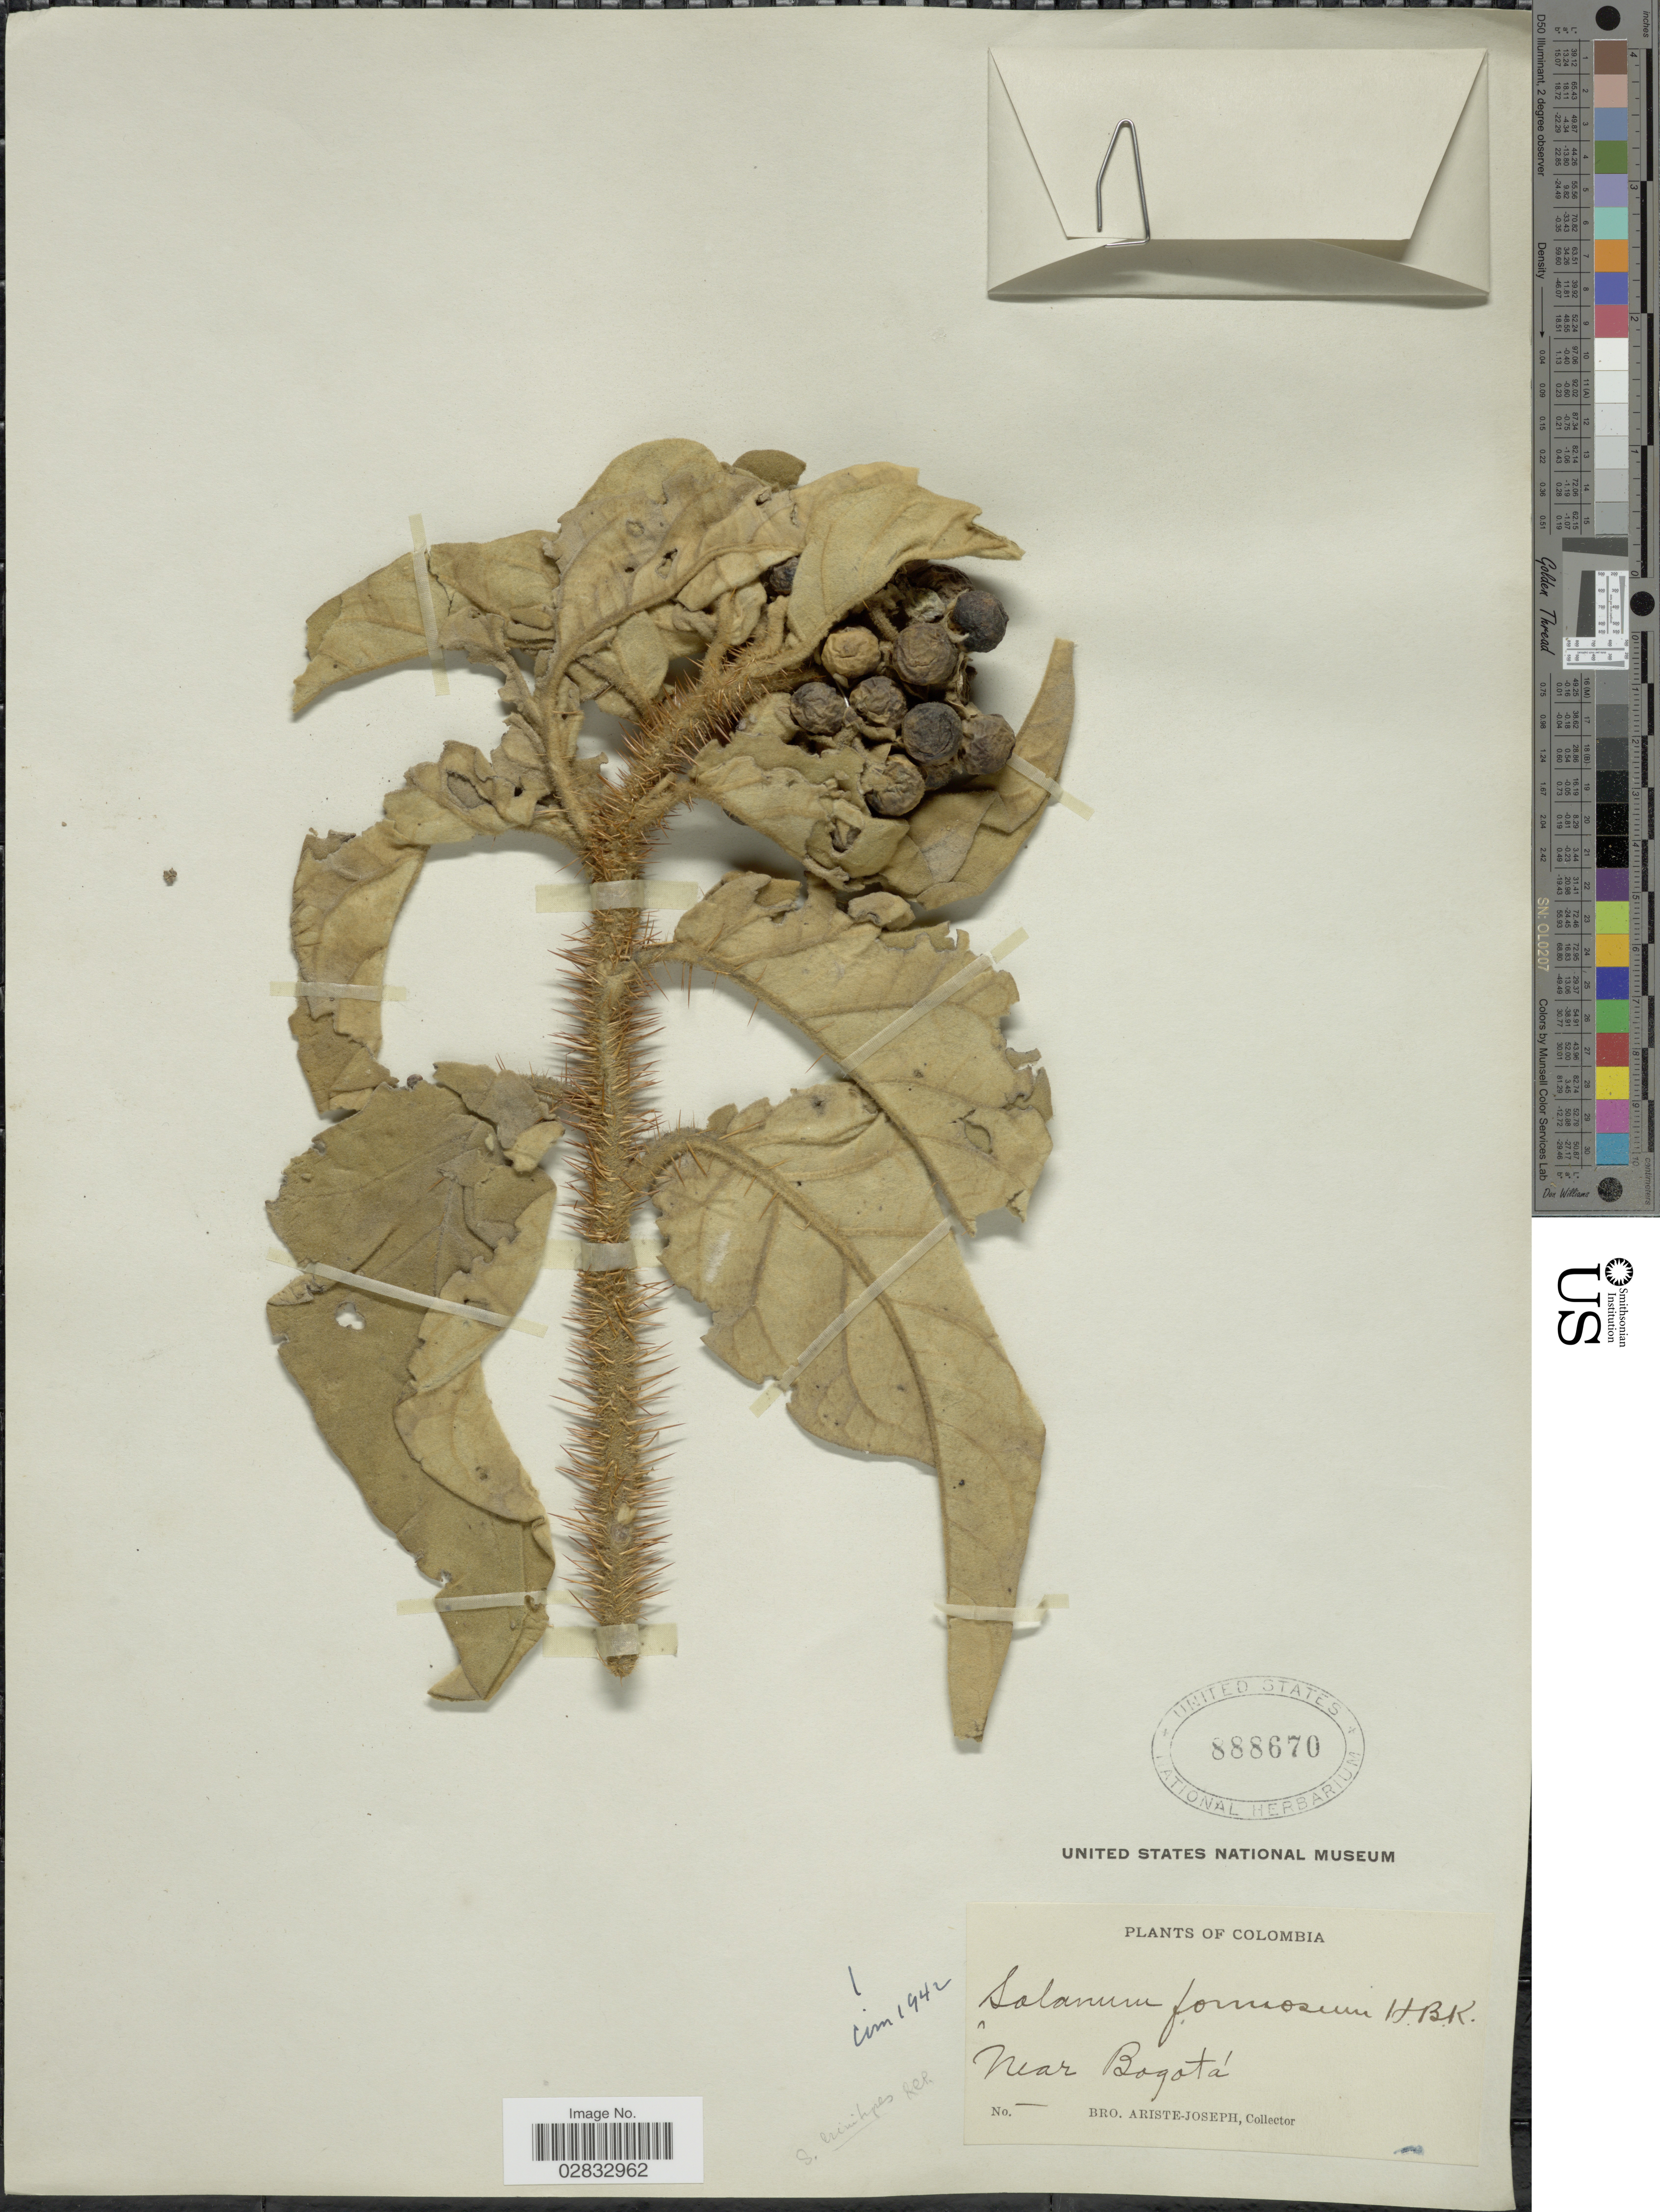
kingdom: Plantae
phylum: Tracheophyta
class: Magnoliopsida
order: Solanales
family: Solanaceae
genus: Solanum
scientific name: Solanum crinitipes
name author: Dunal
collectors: Bro. Ariste-Joseph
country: Colombia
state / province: Bogota D.C.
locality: Near Bogotá.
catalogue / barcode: US 888670